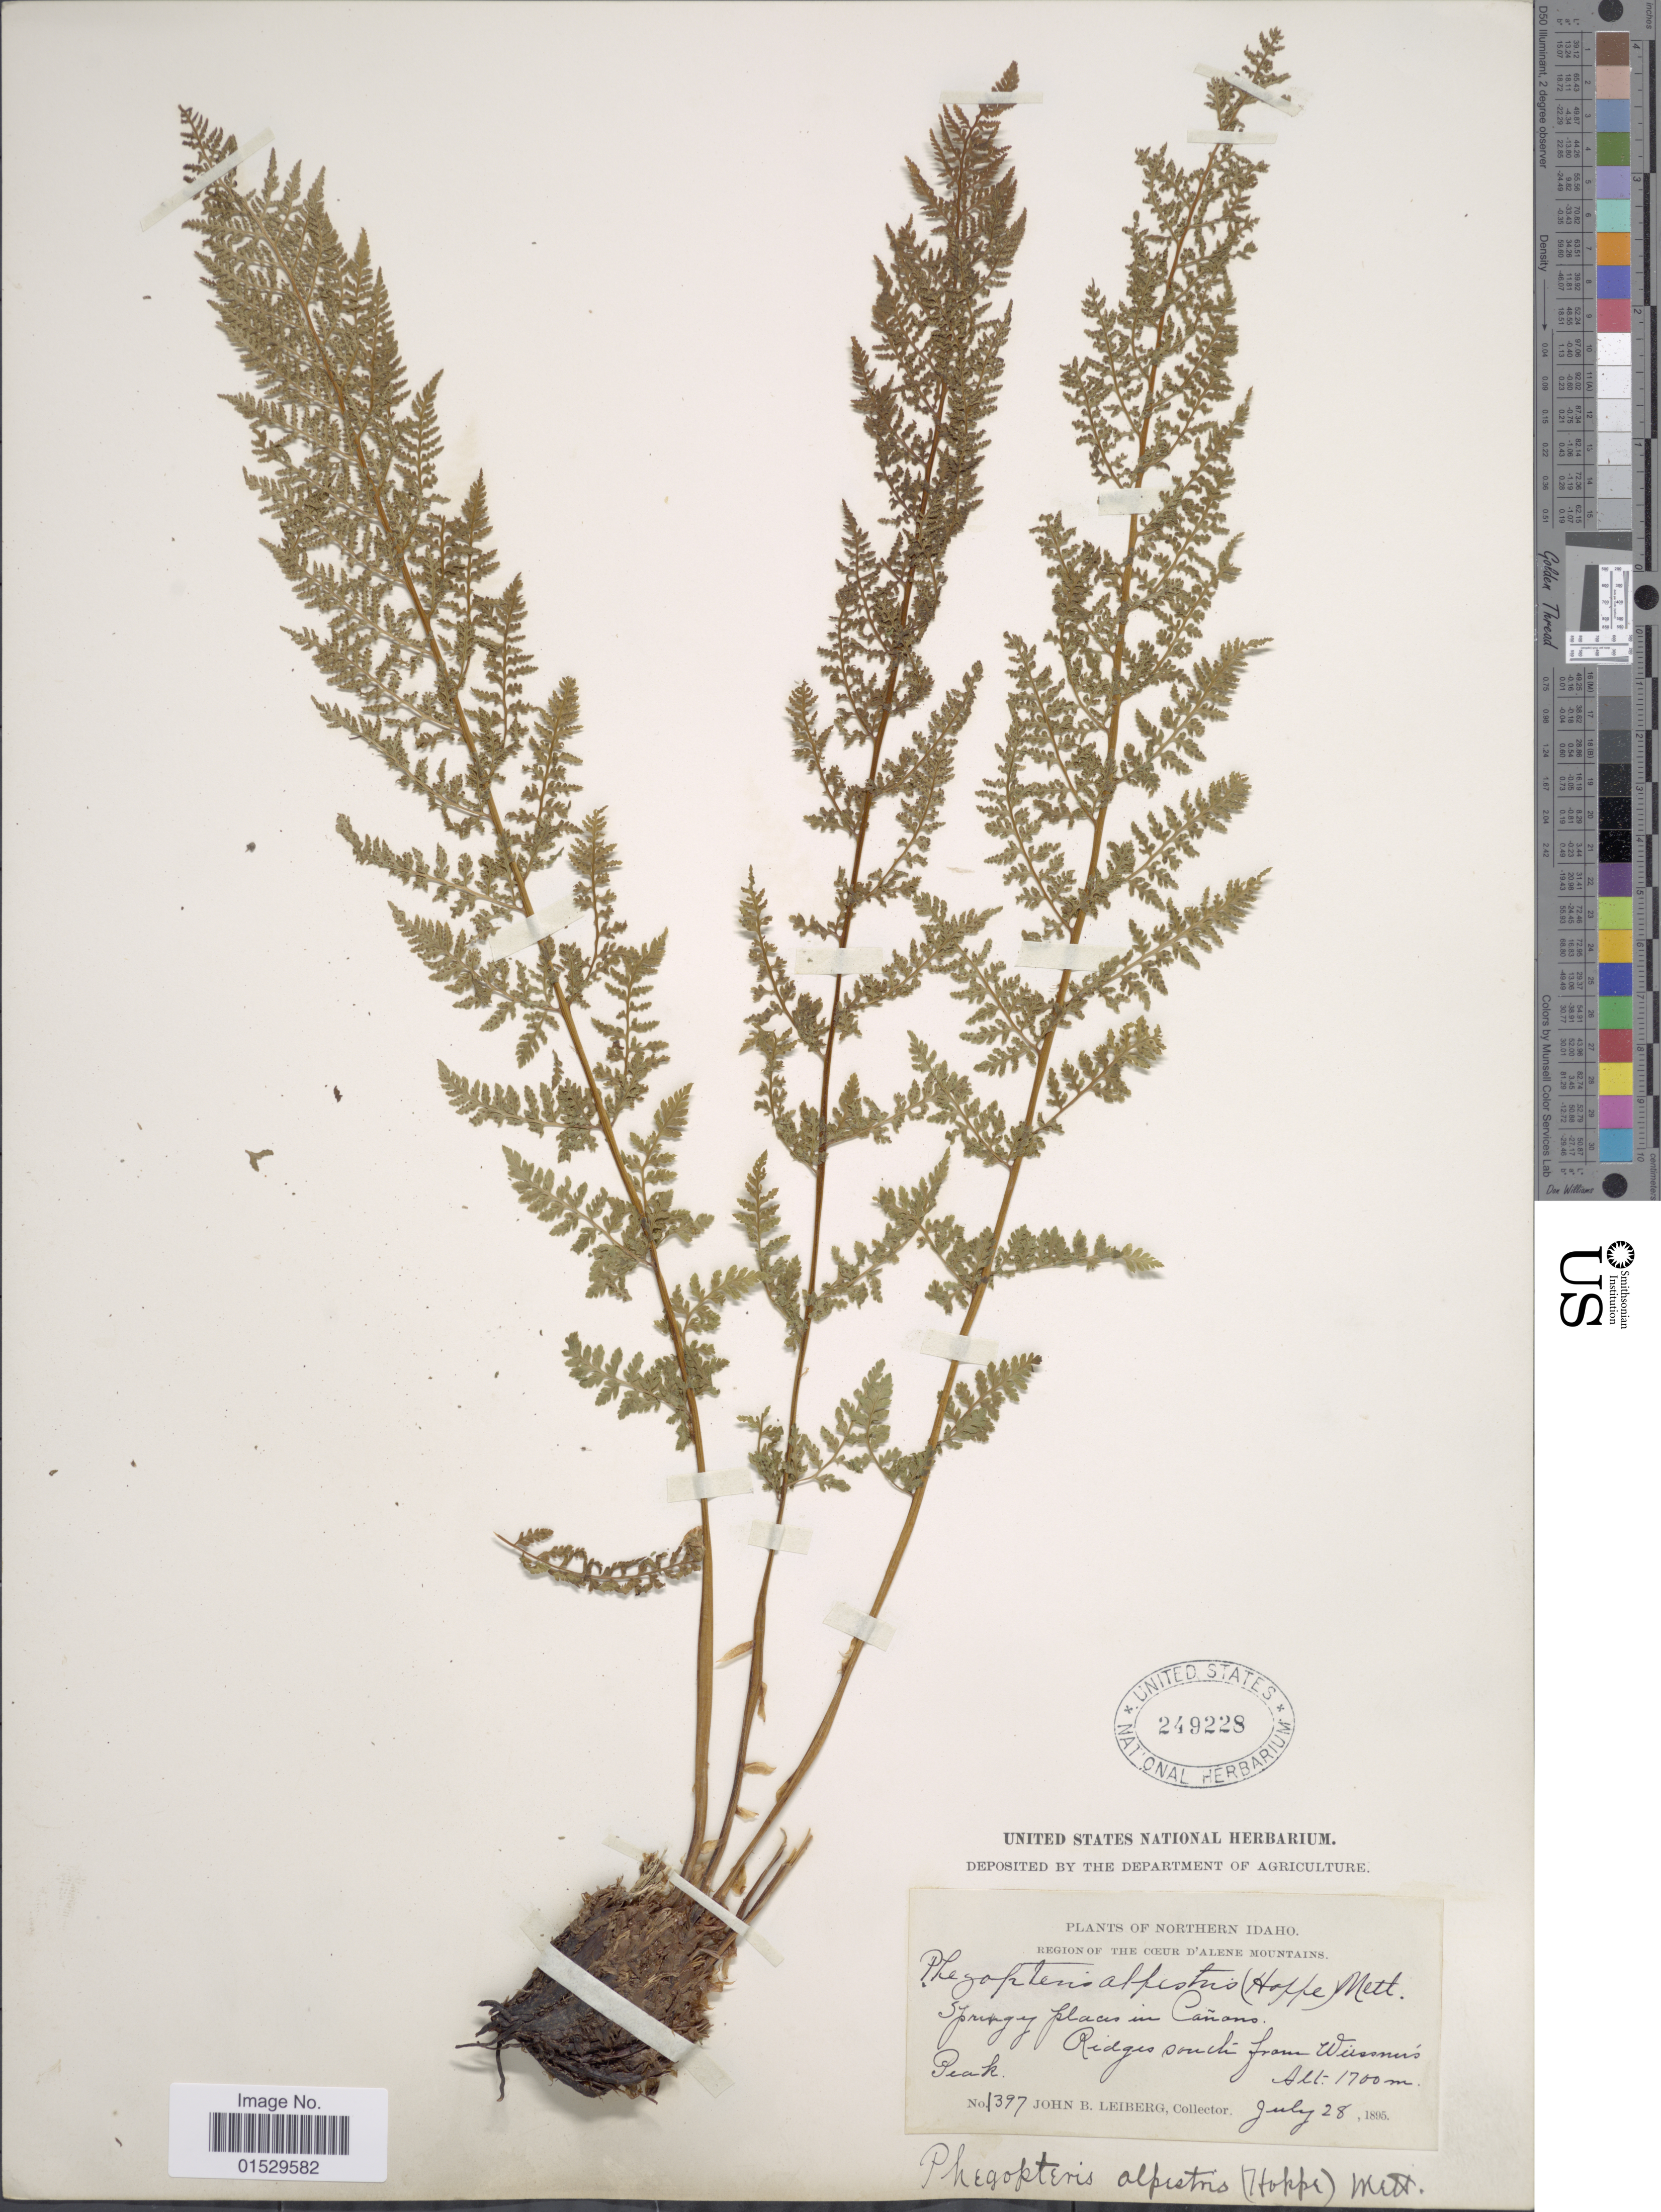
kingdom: Plantae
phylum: Tracheophyta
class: Polypodiopsida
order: Polypodiales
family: Athyriaceae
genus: Athyrium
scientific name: Athyrium distentifolilum subsp. americanum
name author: (Butters) Hultén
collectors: J. B. Leiberg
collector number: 1397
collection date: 1895-07-28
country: United States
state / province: Idaho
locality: Northern Idaho, Region of the Coeur d'Alene Mountains. Springy places in Cañons, ridges south from Wiessner's Peak [Mount Wiessner].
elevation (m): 1700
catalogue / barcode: US 249228